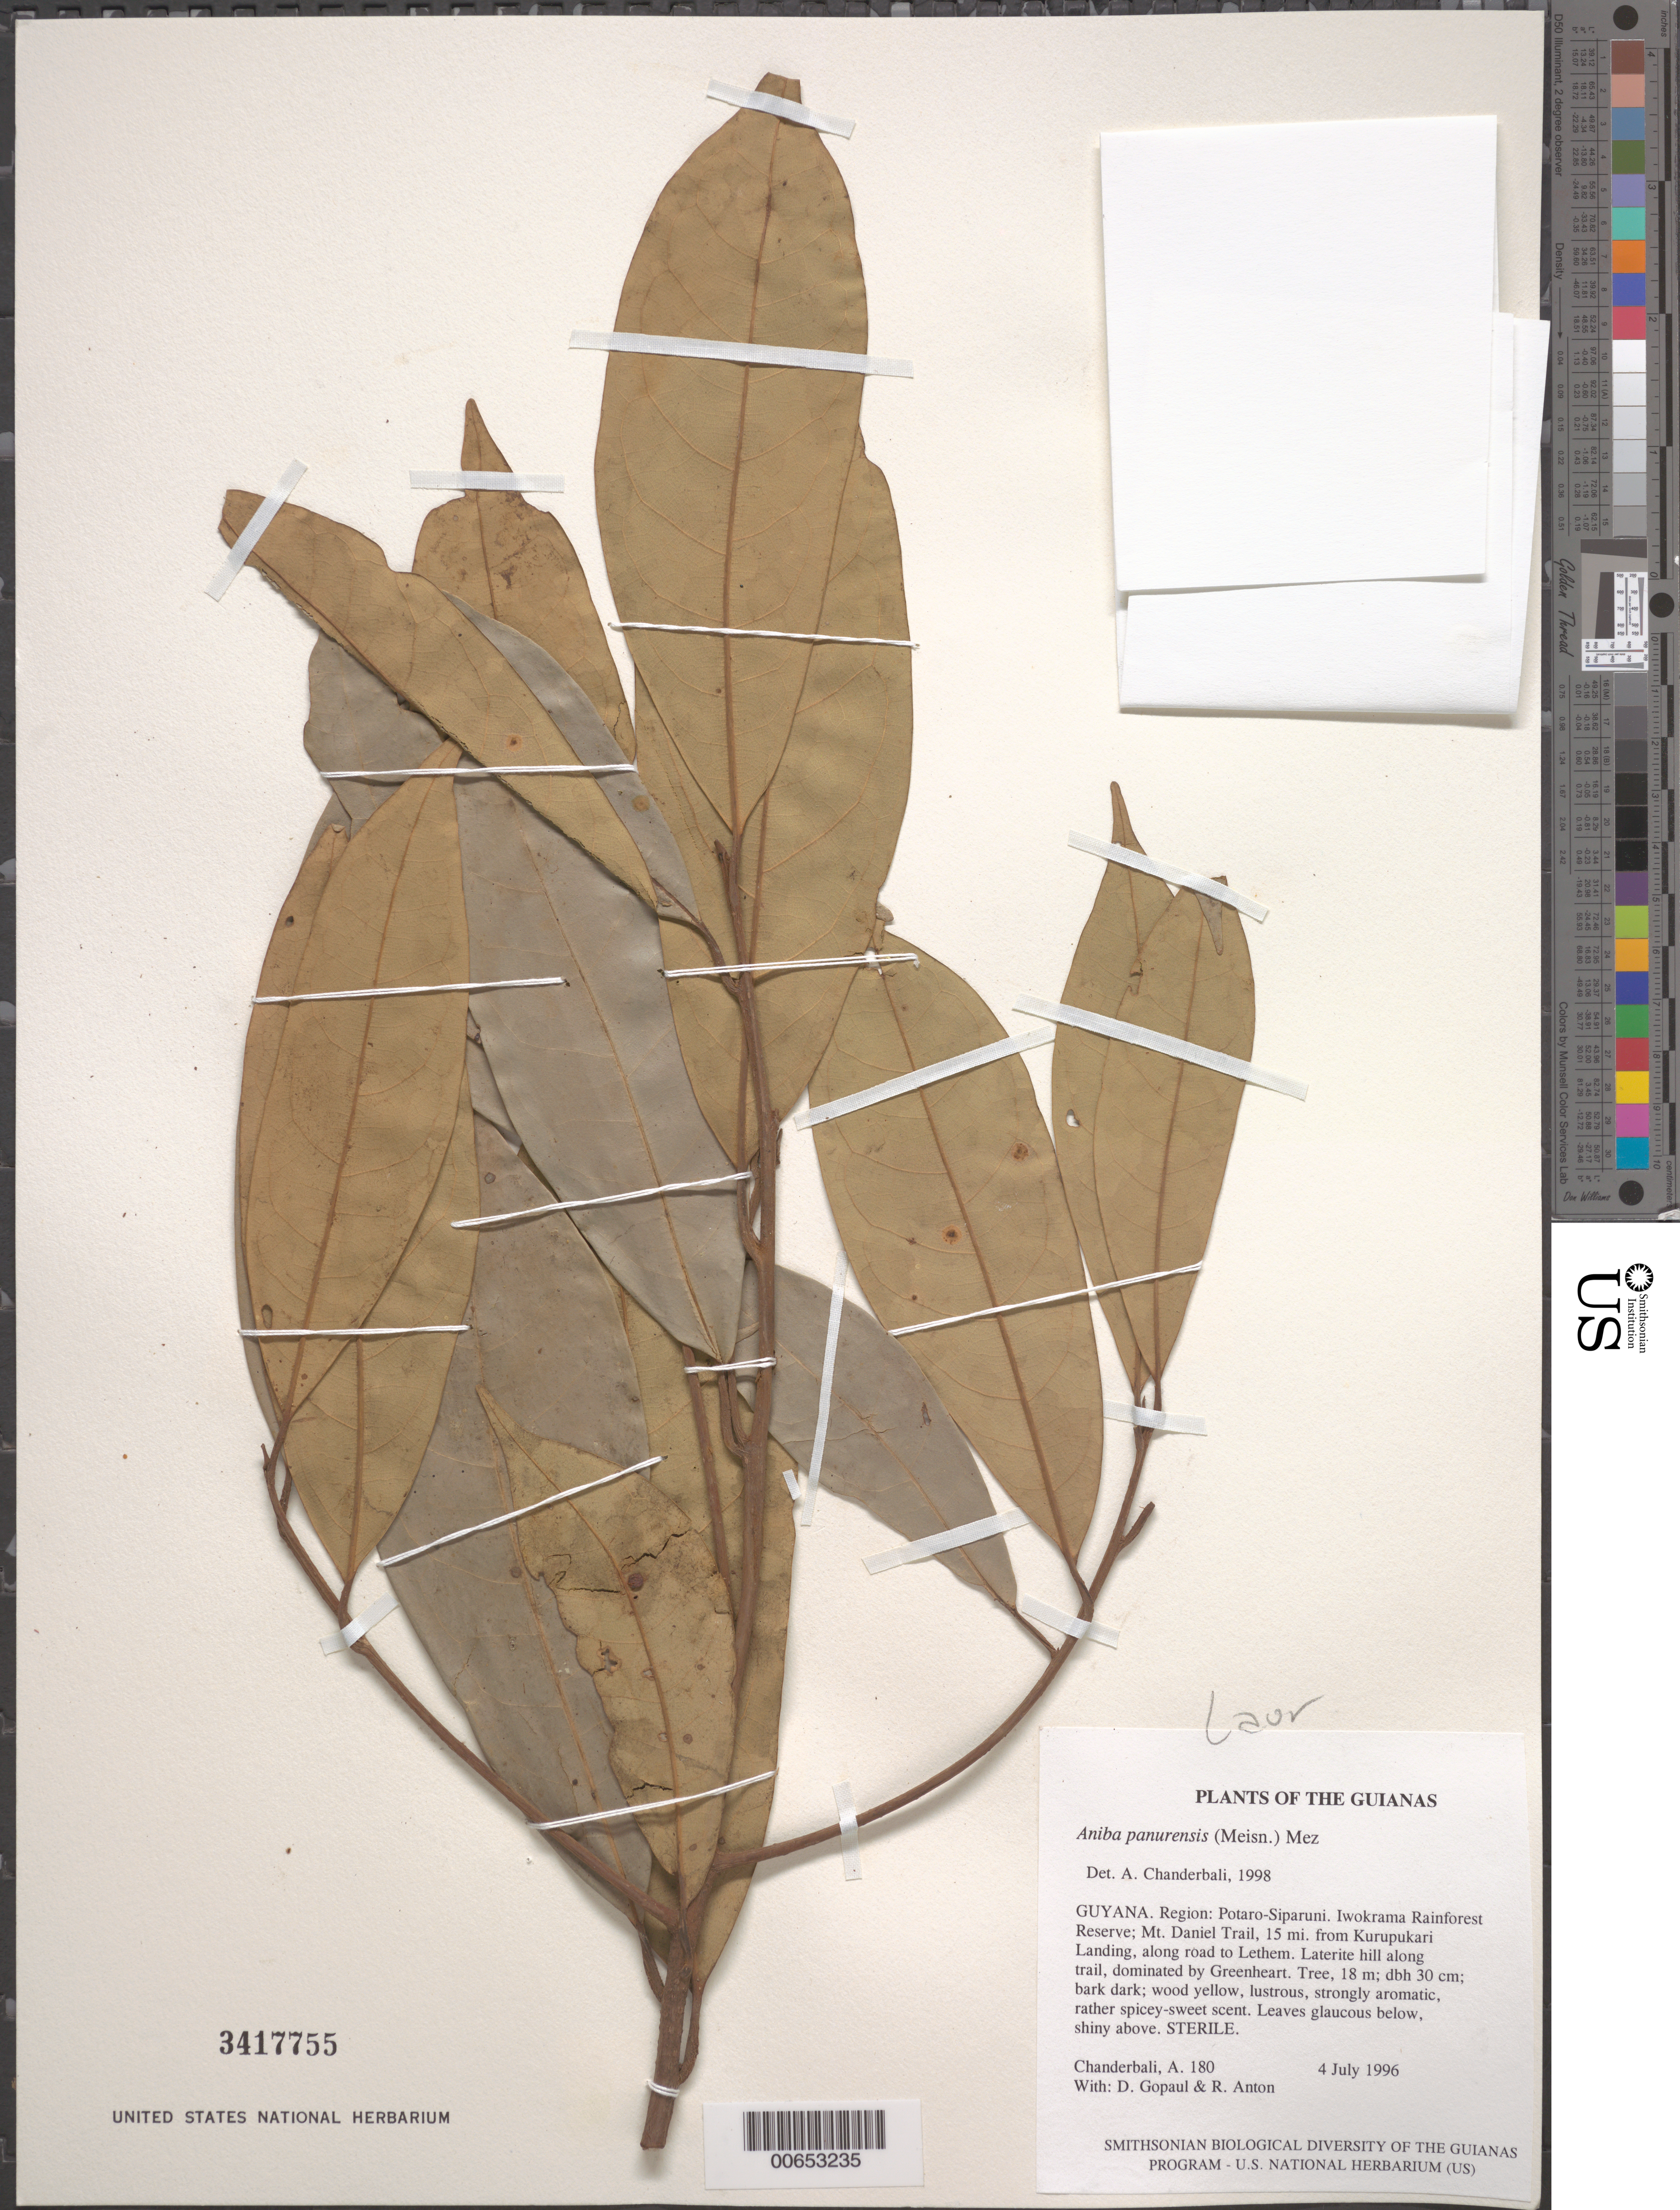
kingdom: Plantae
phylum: Tracheophyta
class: Magnoliopsida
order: Laurales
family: Lauraceae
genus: Aniba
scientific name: Aniba panurensis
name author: (Meisn.) Mez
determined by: Chanderbali, Andre Shashi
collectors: A. S. Chanderbali, D. Gopaul & R. Anton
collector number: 180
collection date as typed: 4 July 1996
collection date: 1996-07-04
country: Guyana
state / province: Potaro-Siparuni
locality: Iwokrama Rainforest Reserve; Mt. Daniel Trail, 15 mi. from Kurupukari Landing, along road to Lethem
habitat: Laterite hill along trail, dominated by Greenheart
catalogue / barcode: US 3417755